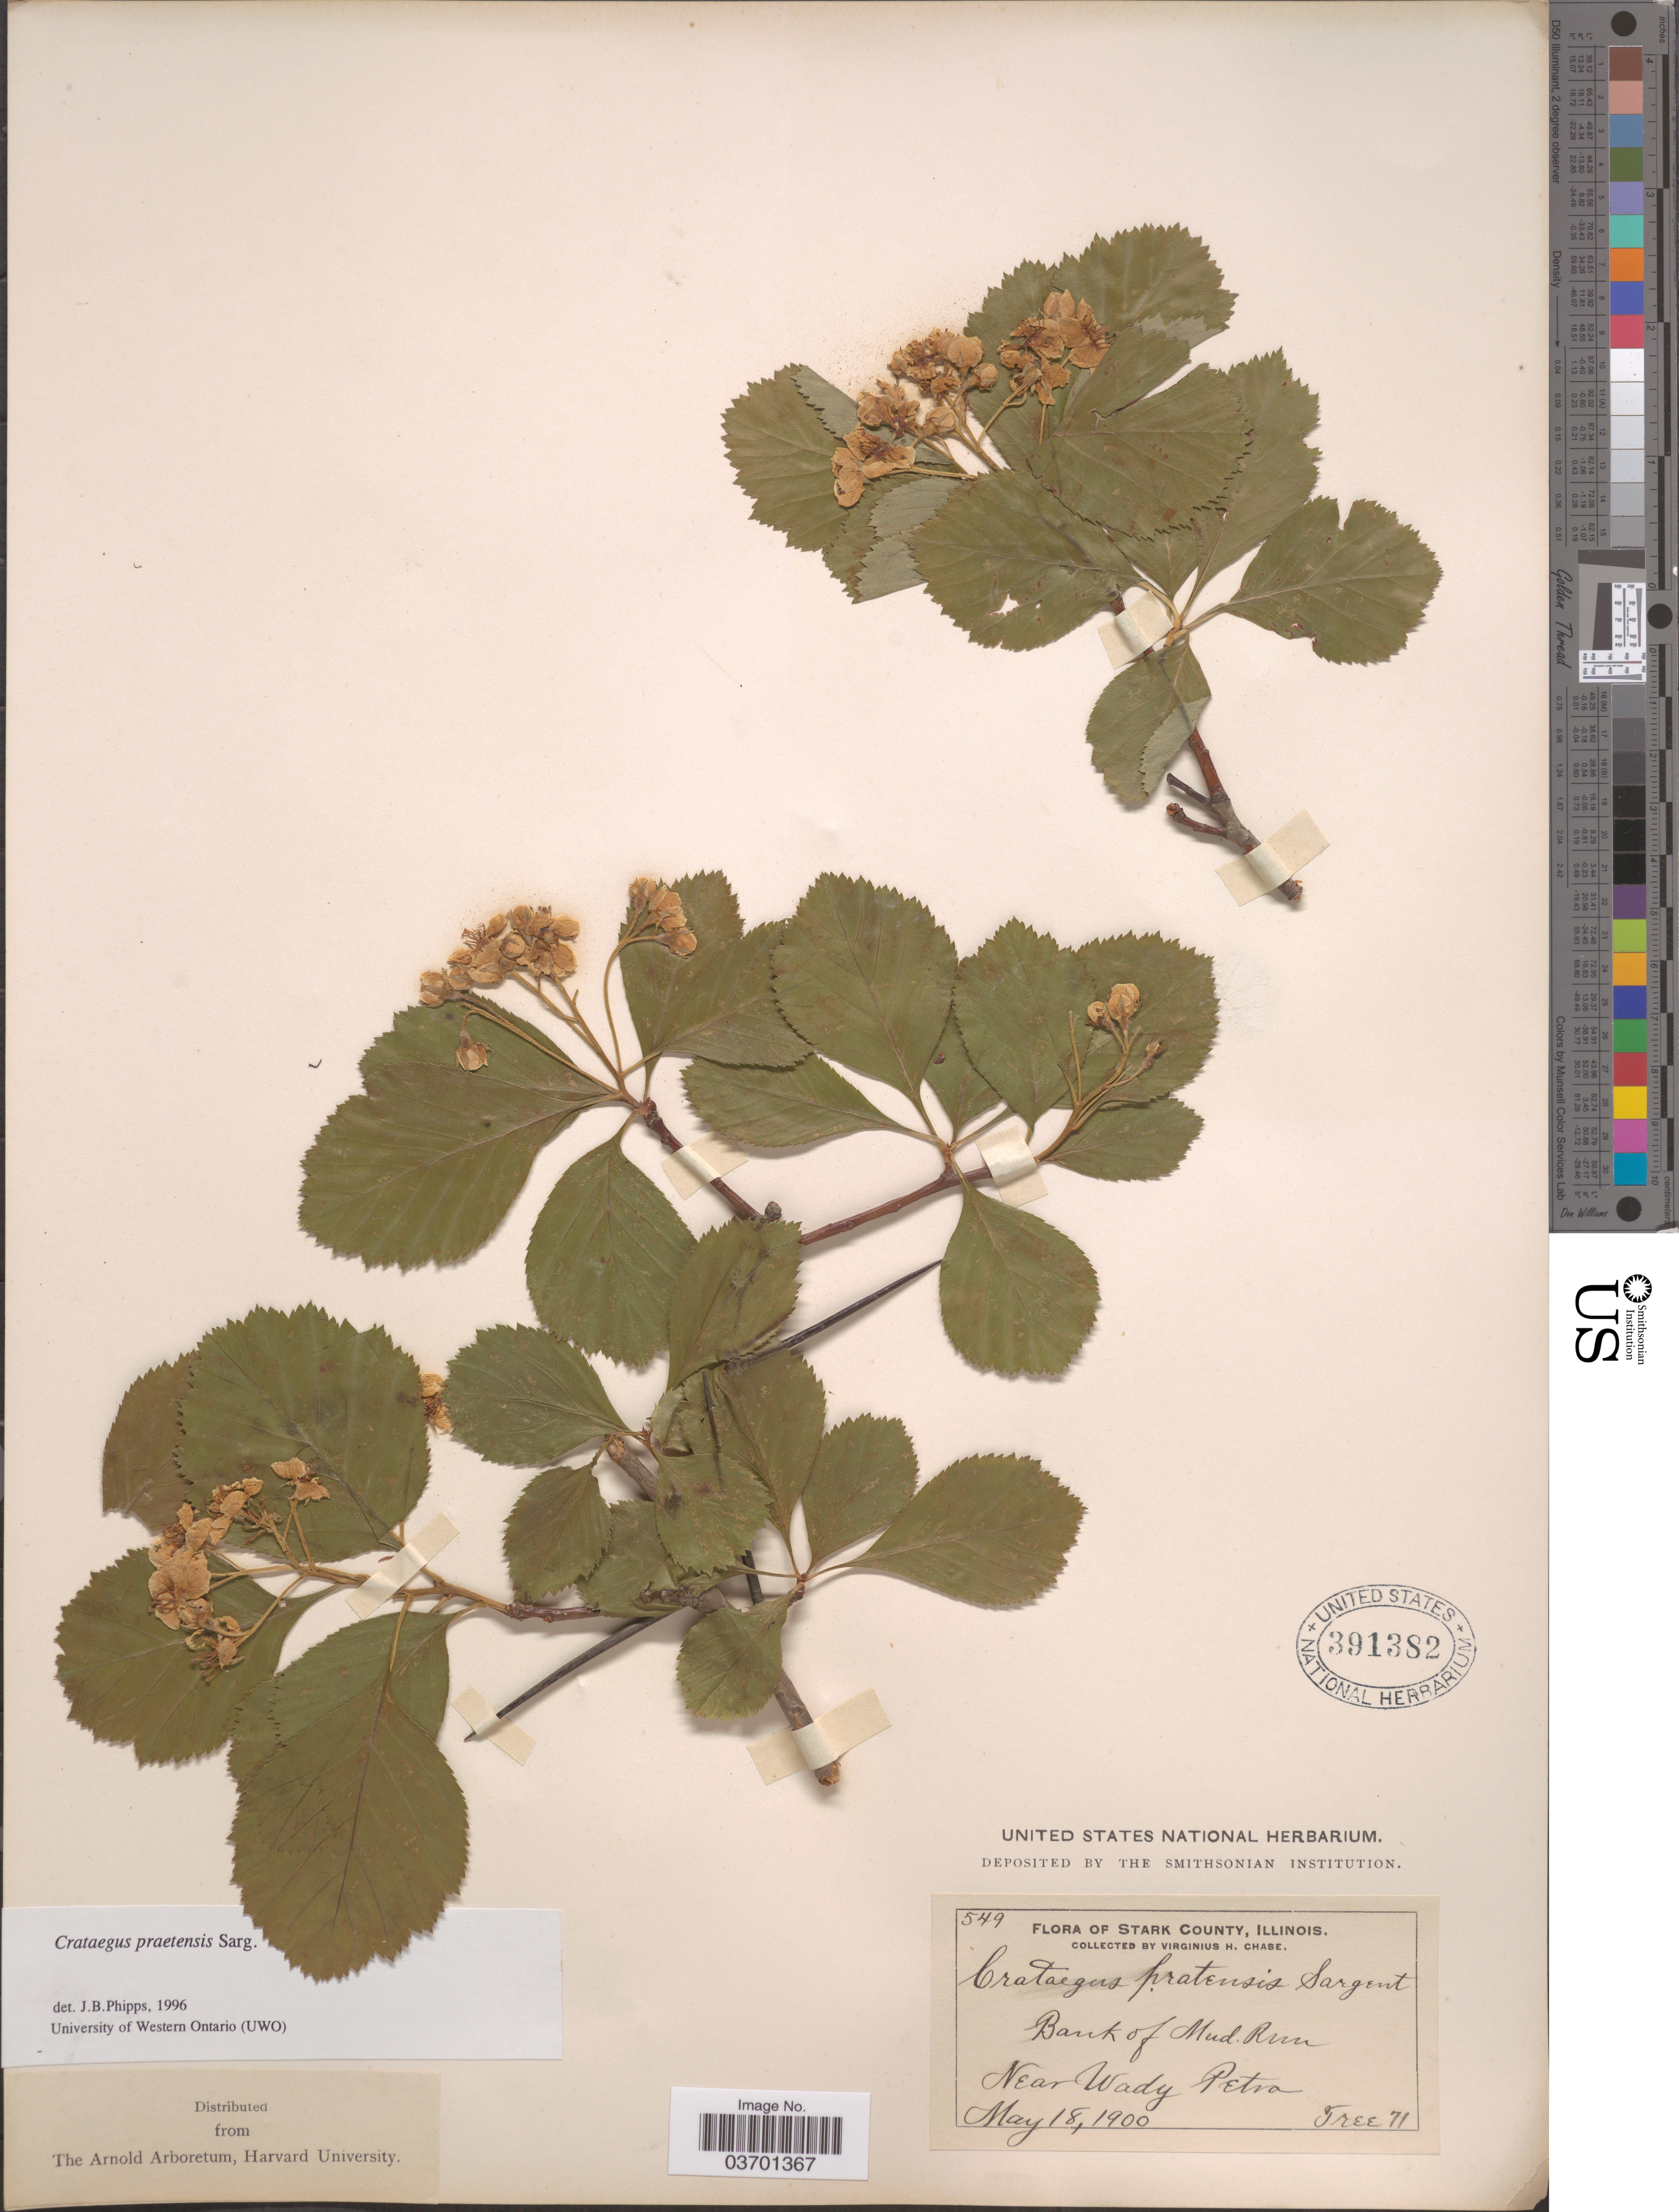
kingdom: Plantae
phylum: Tracheophyta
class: Magnoliopsida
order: Rosales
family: Rosaceae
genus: Crataegus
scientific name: Crataegus pratensis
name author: Sarg.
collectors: V. H. Chase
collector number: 549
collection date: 1900-05-18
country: United States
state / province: Illinois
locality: Stark County. Bank of Mud Run. Near Wady Petra.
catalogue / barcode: US 391382